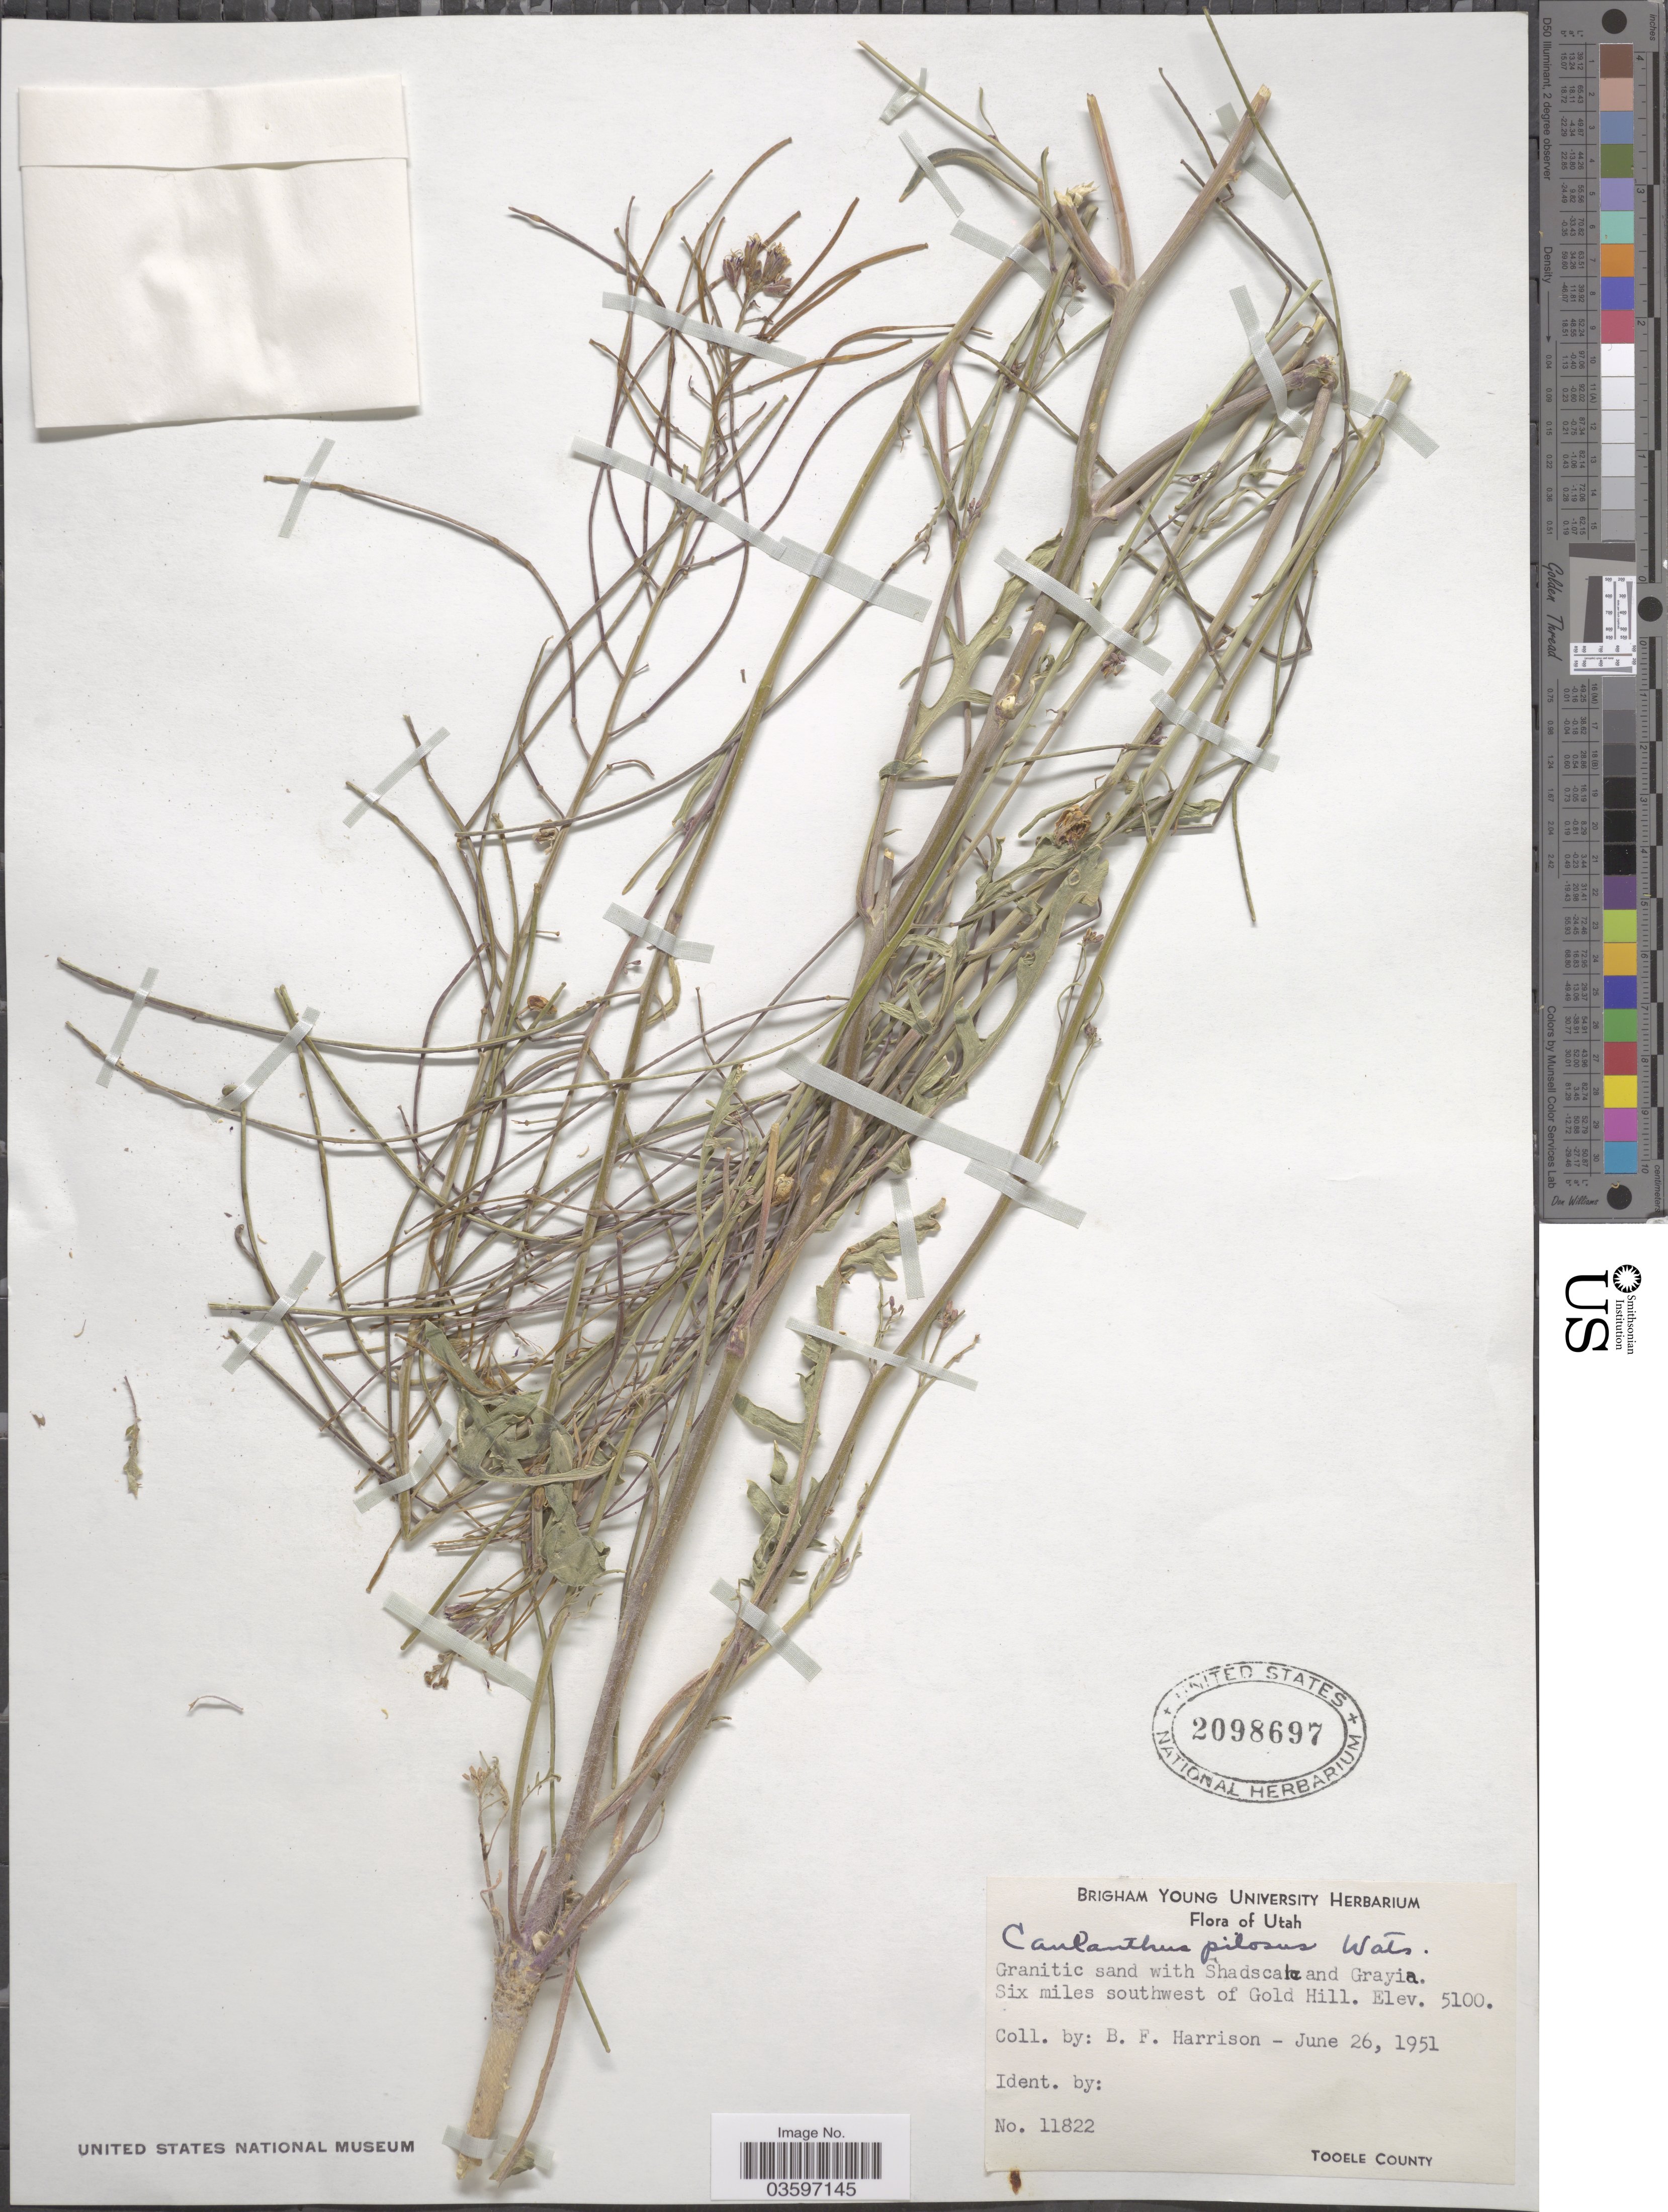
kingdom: Plantae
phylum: Tracheophyta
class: Magnoliopsida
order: Brassicales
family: Brassicaceae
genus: Caulanthus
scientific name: Caulanthus pilosus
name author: S. Watson in C. King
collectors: B. F. Harrison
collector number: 11822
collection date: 1951-06-26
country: United States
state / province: Utah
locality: Six miles southwest of Gold Hill. Tooele County.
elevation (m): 1554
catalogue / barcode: US 2098697